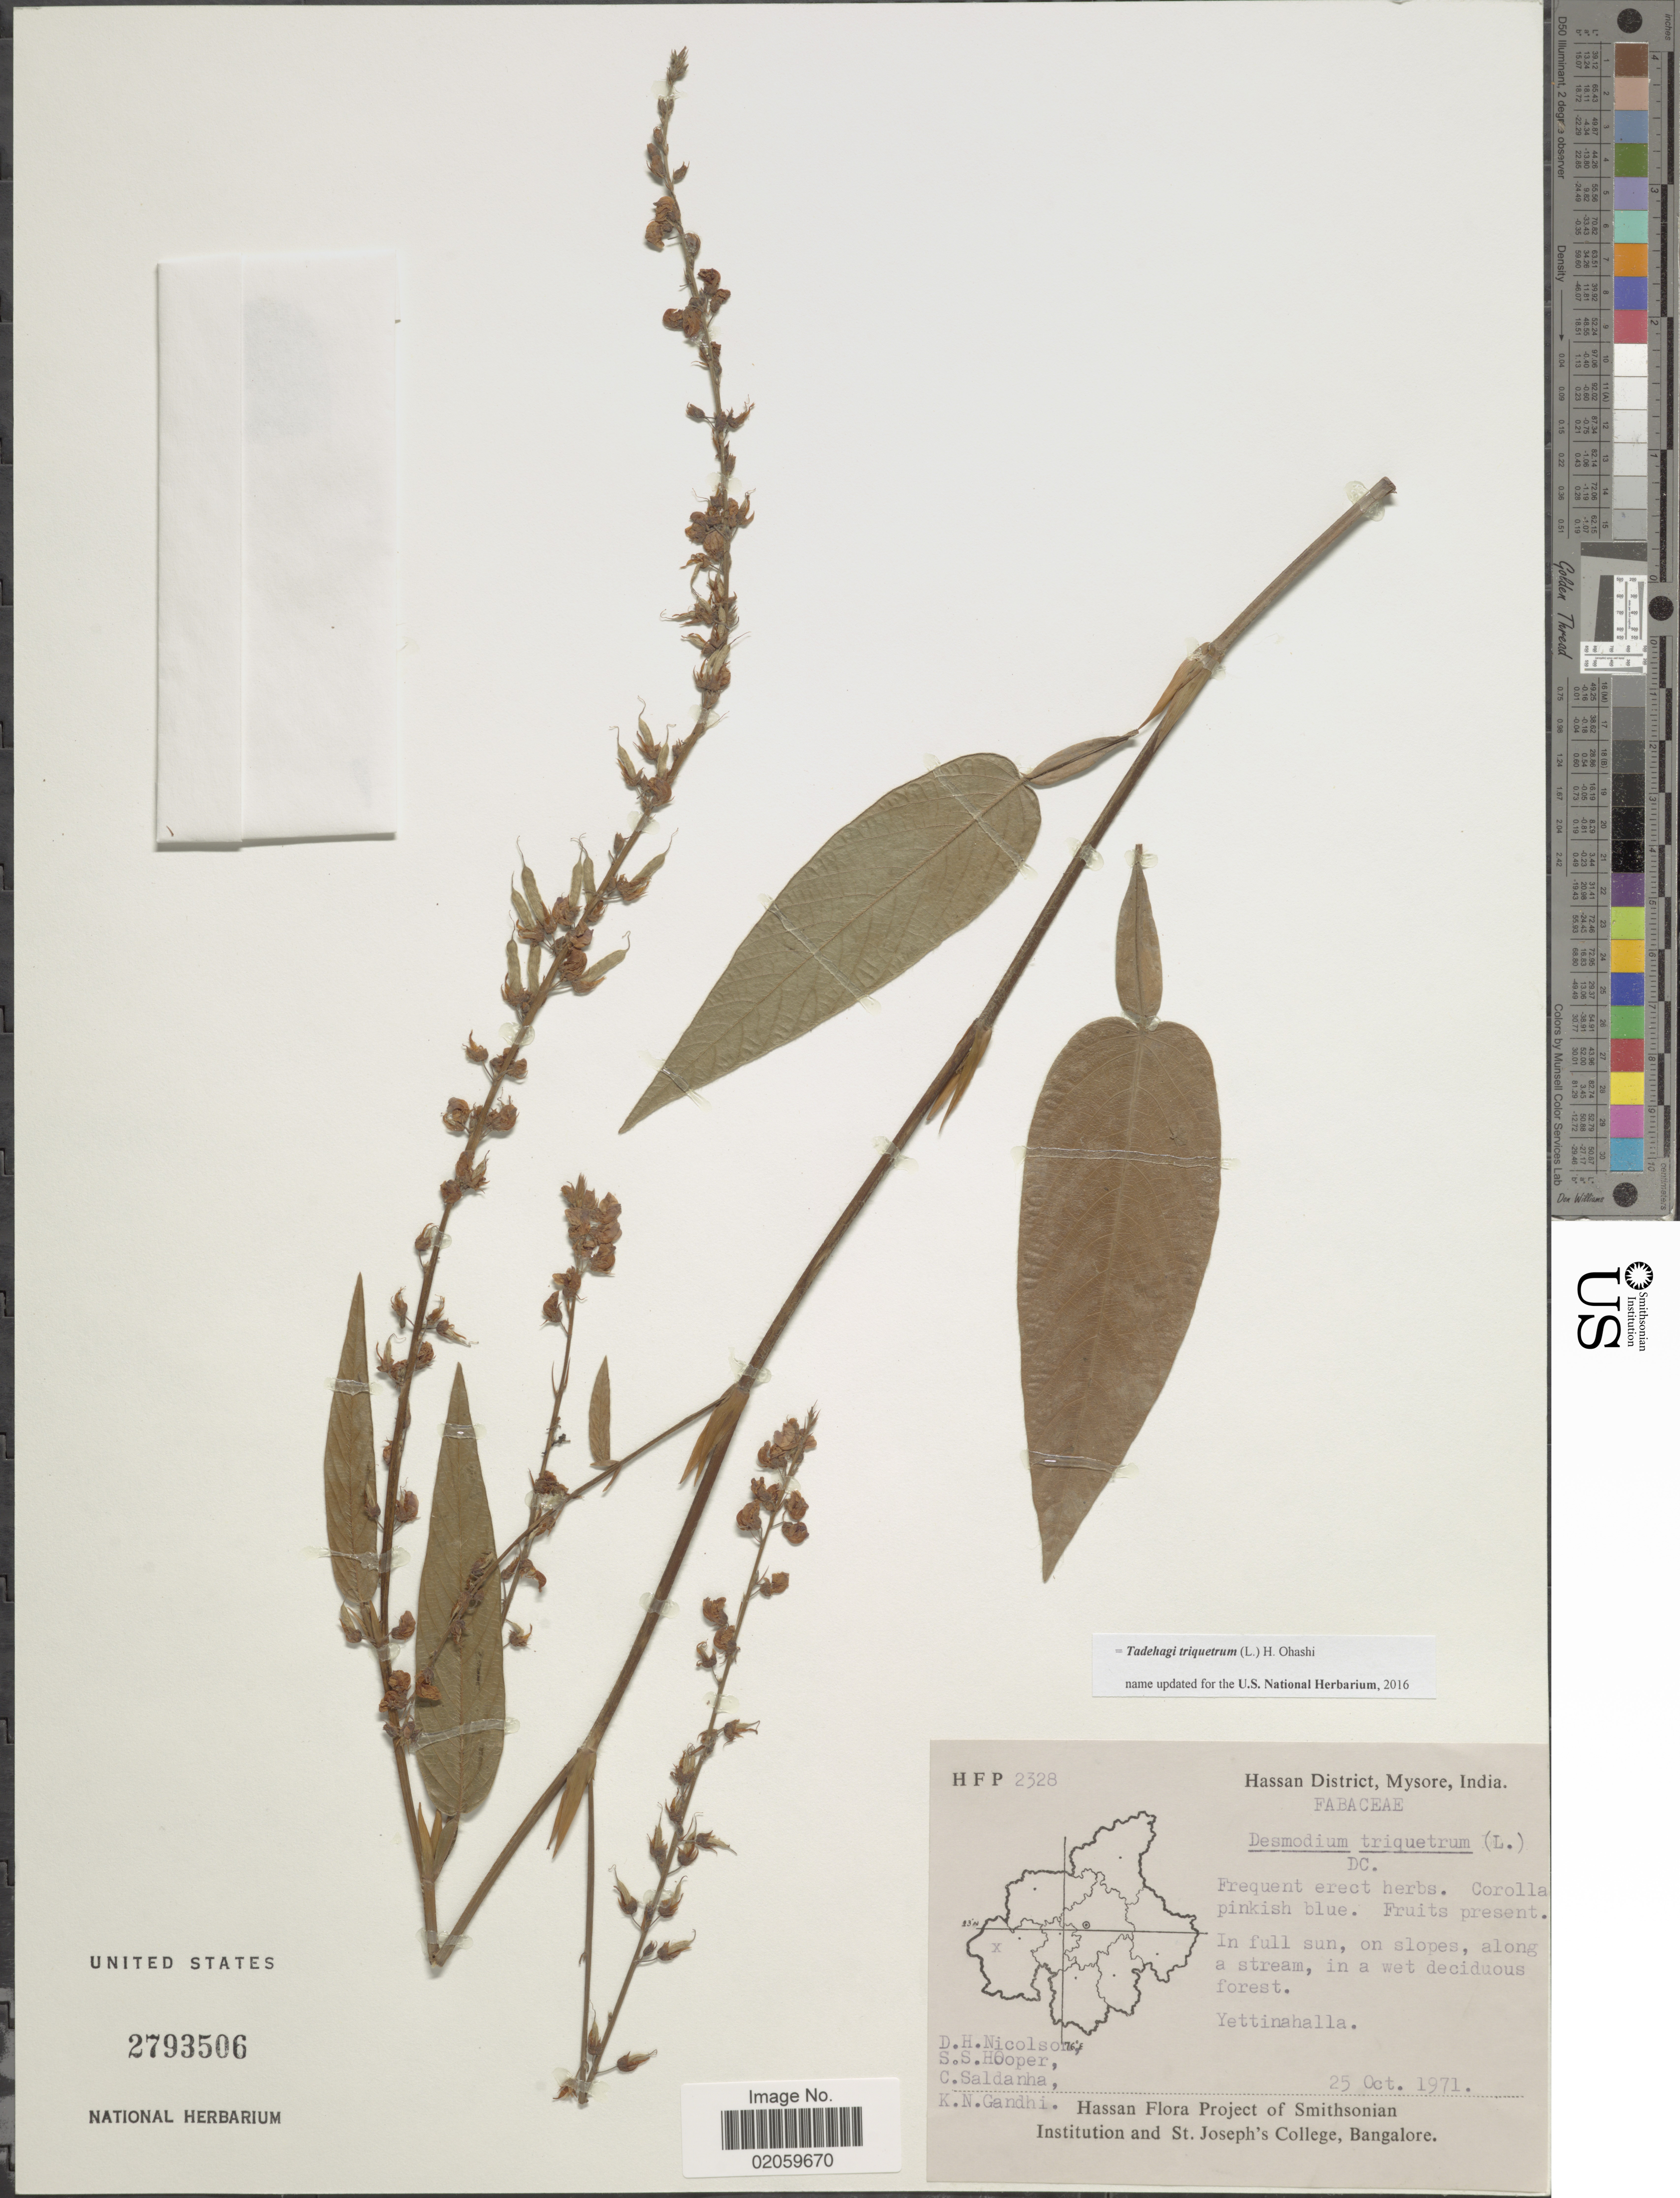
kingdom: Plantae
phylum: Tracheophyta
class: Magnoliopsida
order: Fabales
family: Fabaceae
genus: Tadehagi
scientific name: Tadehagi triquetrum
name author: (L.) H. Ohashi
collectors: D. H. Nicolson, S. S. Hooper, C. Saldanha & K. N. Gandhi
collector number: HFP 2328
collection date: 1971-10-25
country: India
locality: Hassan District, Mysore, Yettinahalla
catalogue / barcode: US 2793506